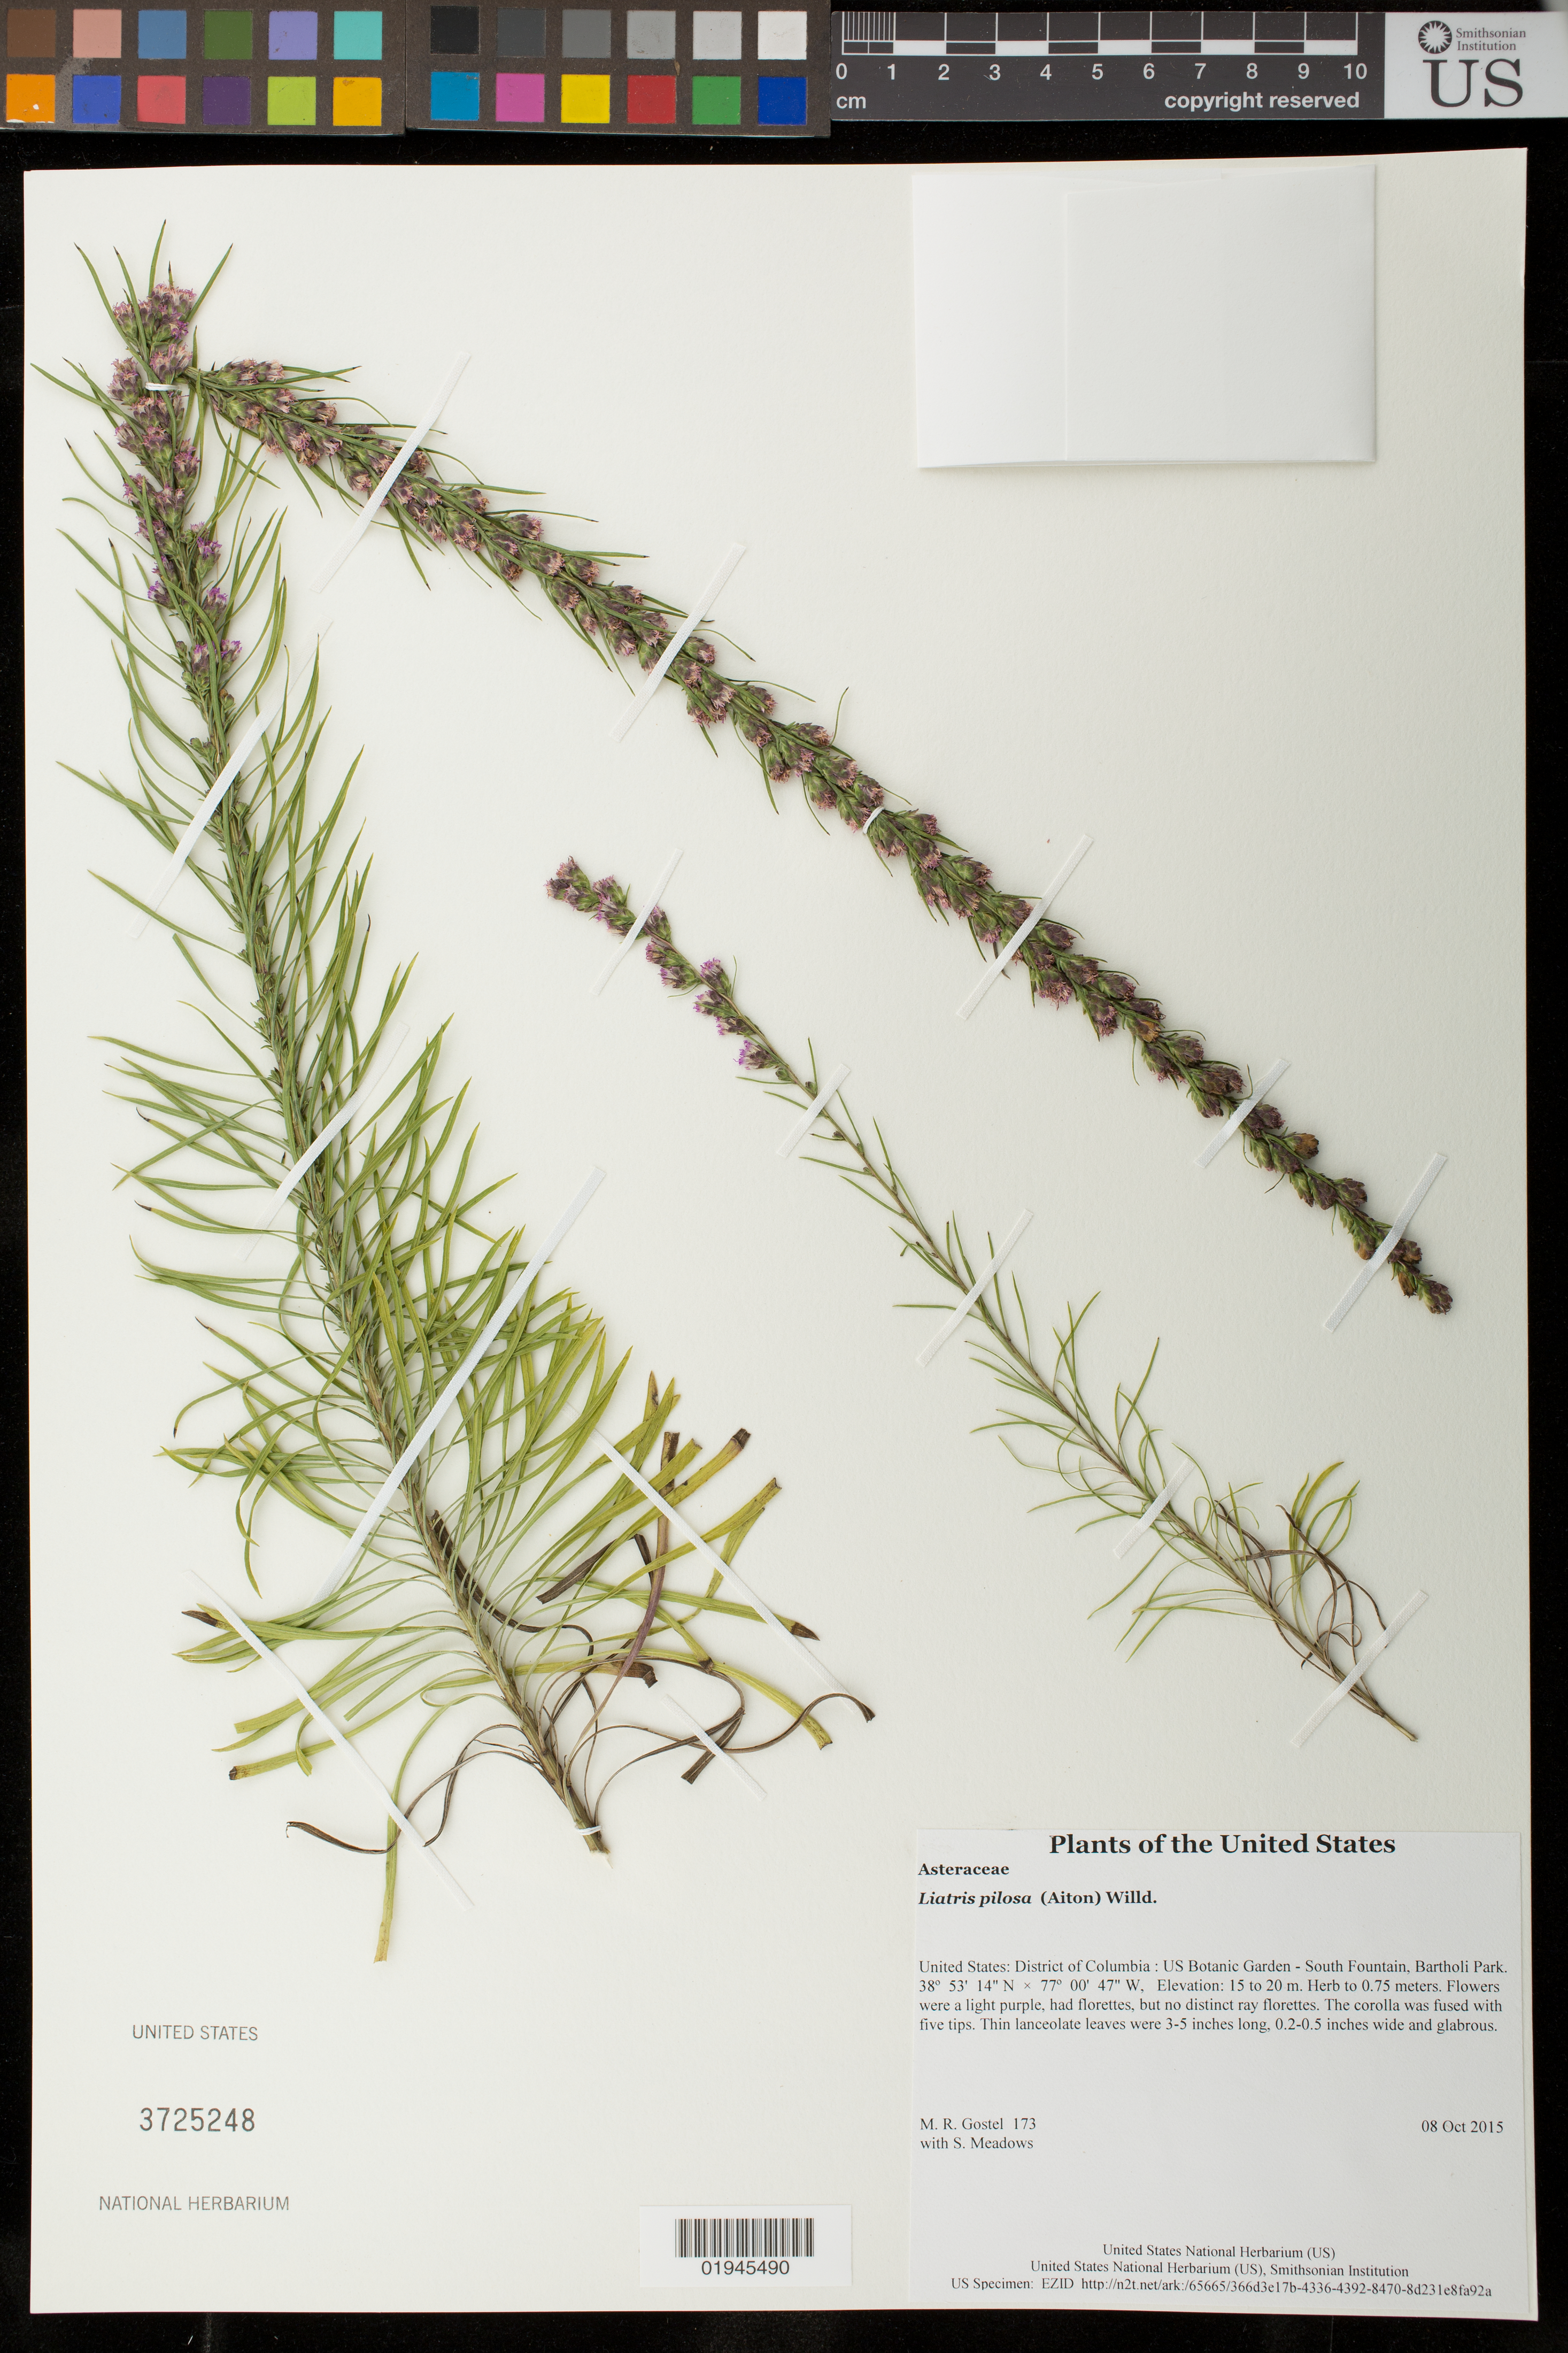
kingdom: Plantae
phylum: Tracheophyta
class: Magnoliopsida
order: Asterales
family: Asteraceae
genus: Liatris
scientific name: Liatris pilosa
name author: (Aiton) Willd.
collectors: M. R. Gostel & S. Meadows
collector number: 173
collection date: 2015-10-08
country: United States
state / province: District of Columbia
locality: US Botanic Garden - South Fountain, Bartholi Park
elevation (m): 15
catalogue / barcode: US 3725248